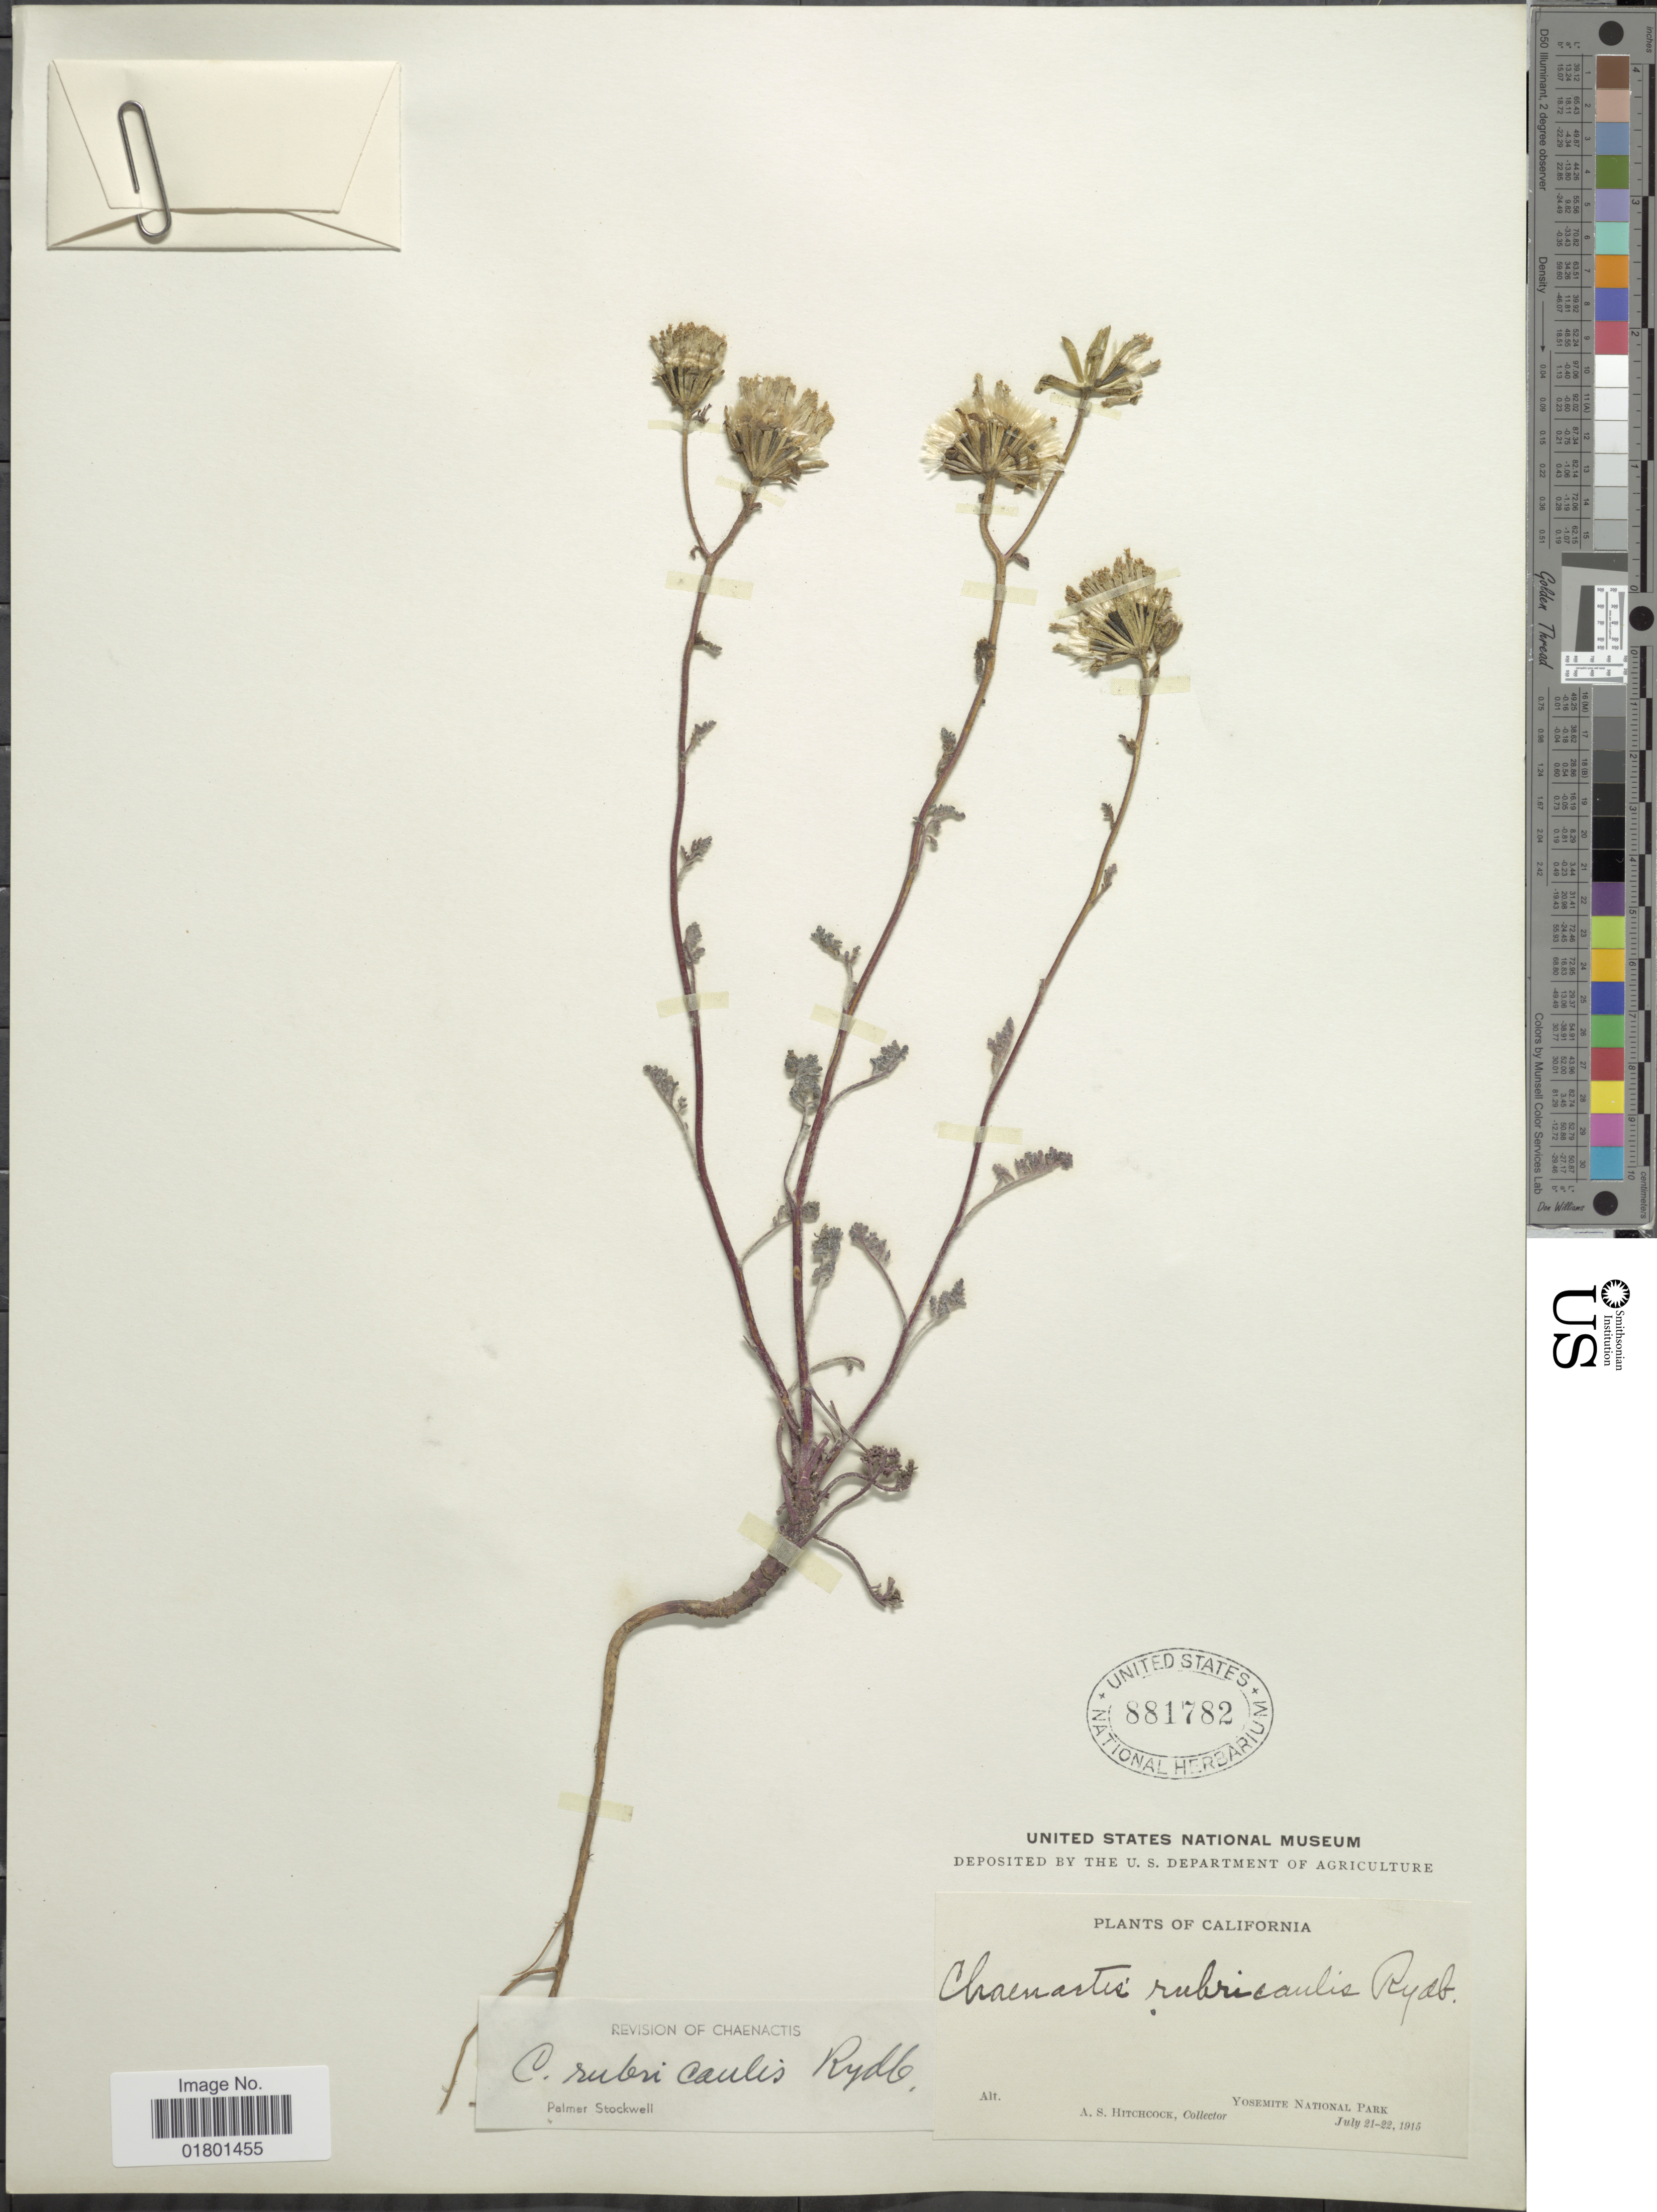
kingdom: Plantae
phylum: Tracheophyta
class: Magnoliopsida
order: Asterales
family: Asteraceae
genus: Chaenactis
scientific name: Chaenactis rubricaulis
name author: Rydb.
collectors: A. S. Hitchcock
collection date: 1915-07-21/1915-07-22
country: United States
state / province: California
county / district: Mariposa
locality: Yosemite National Park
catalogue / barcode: US 881782